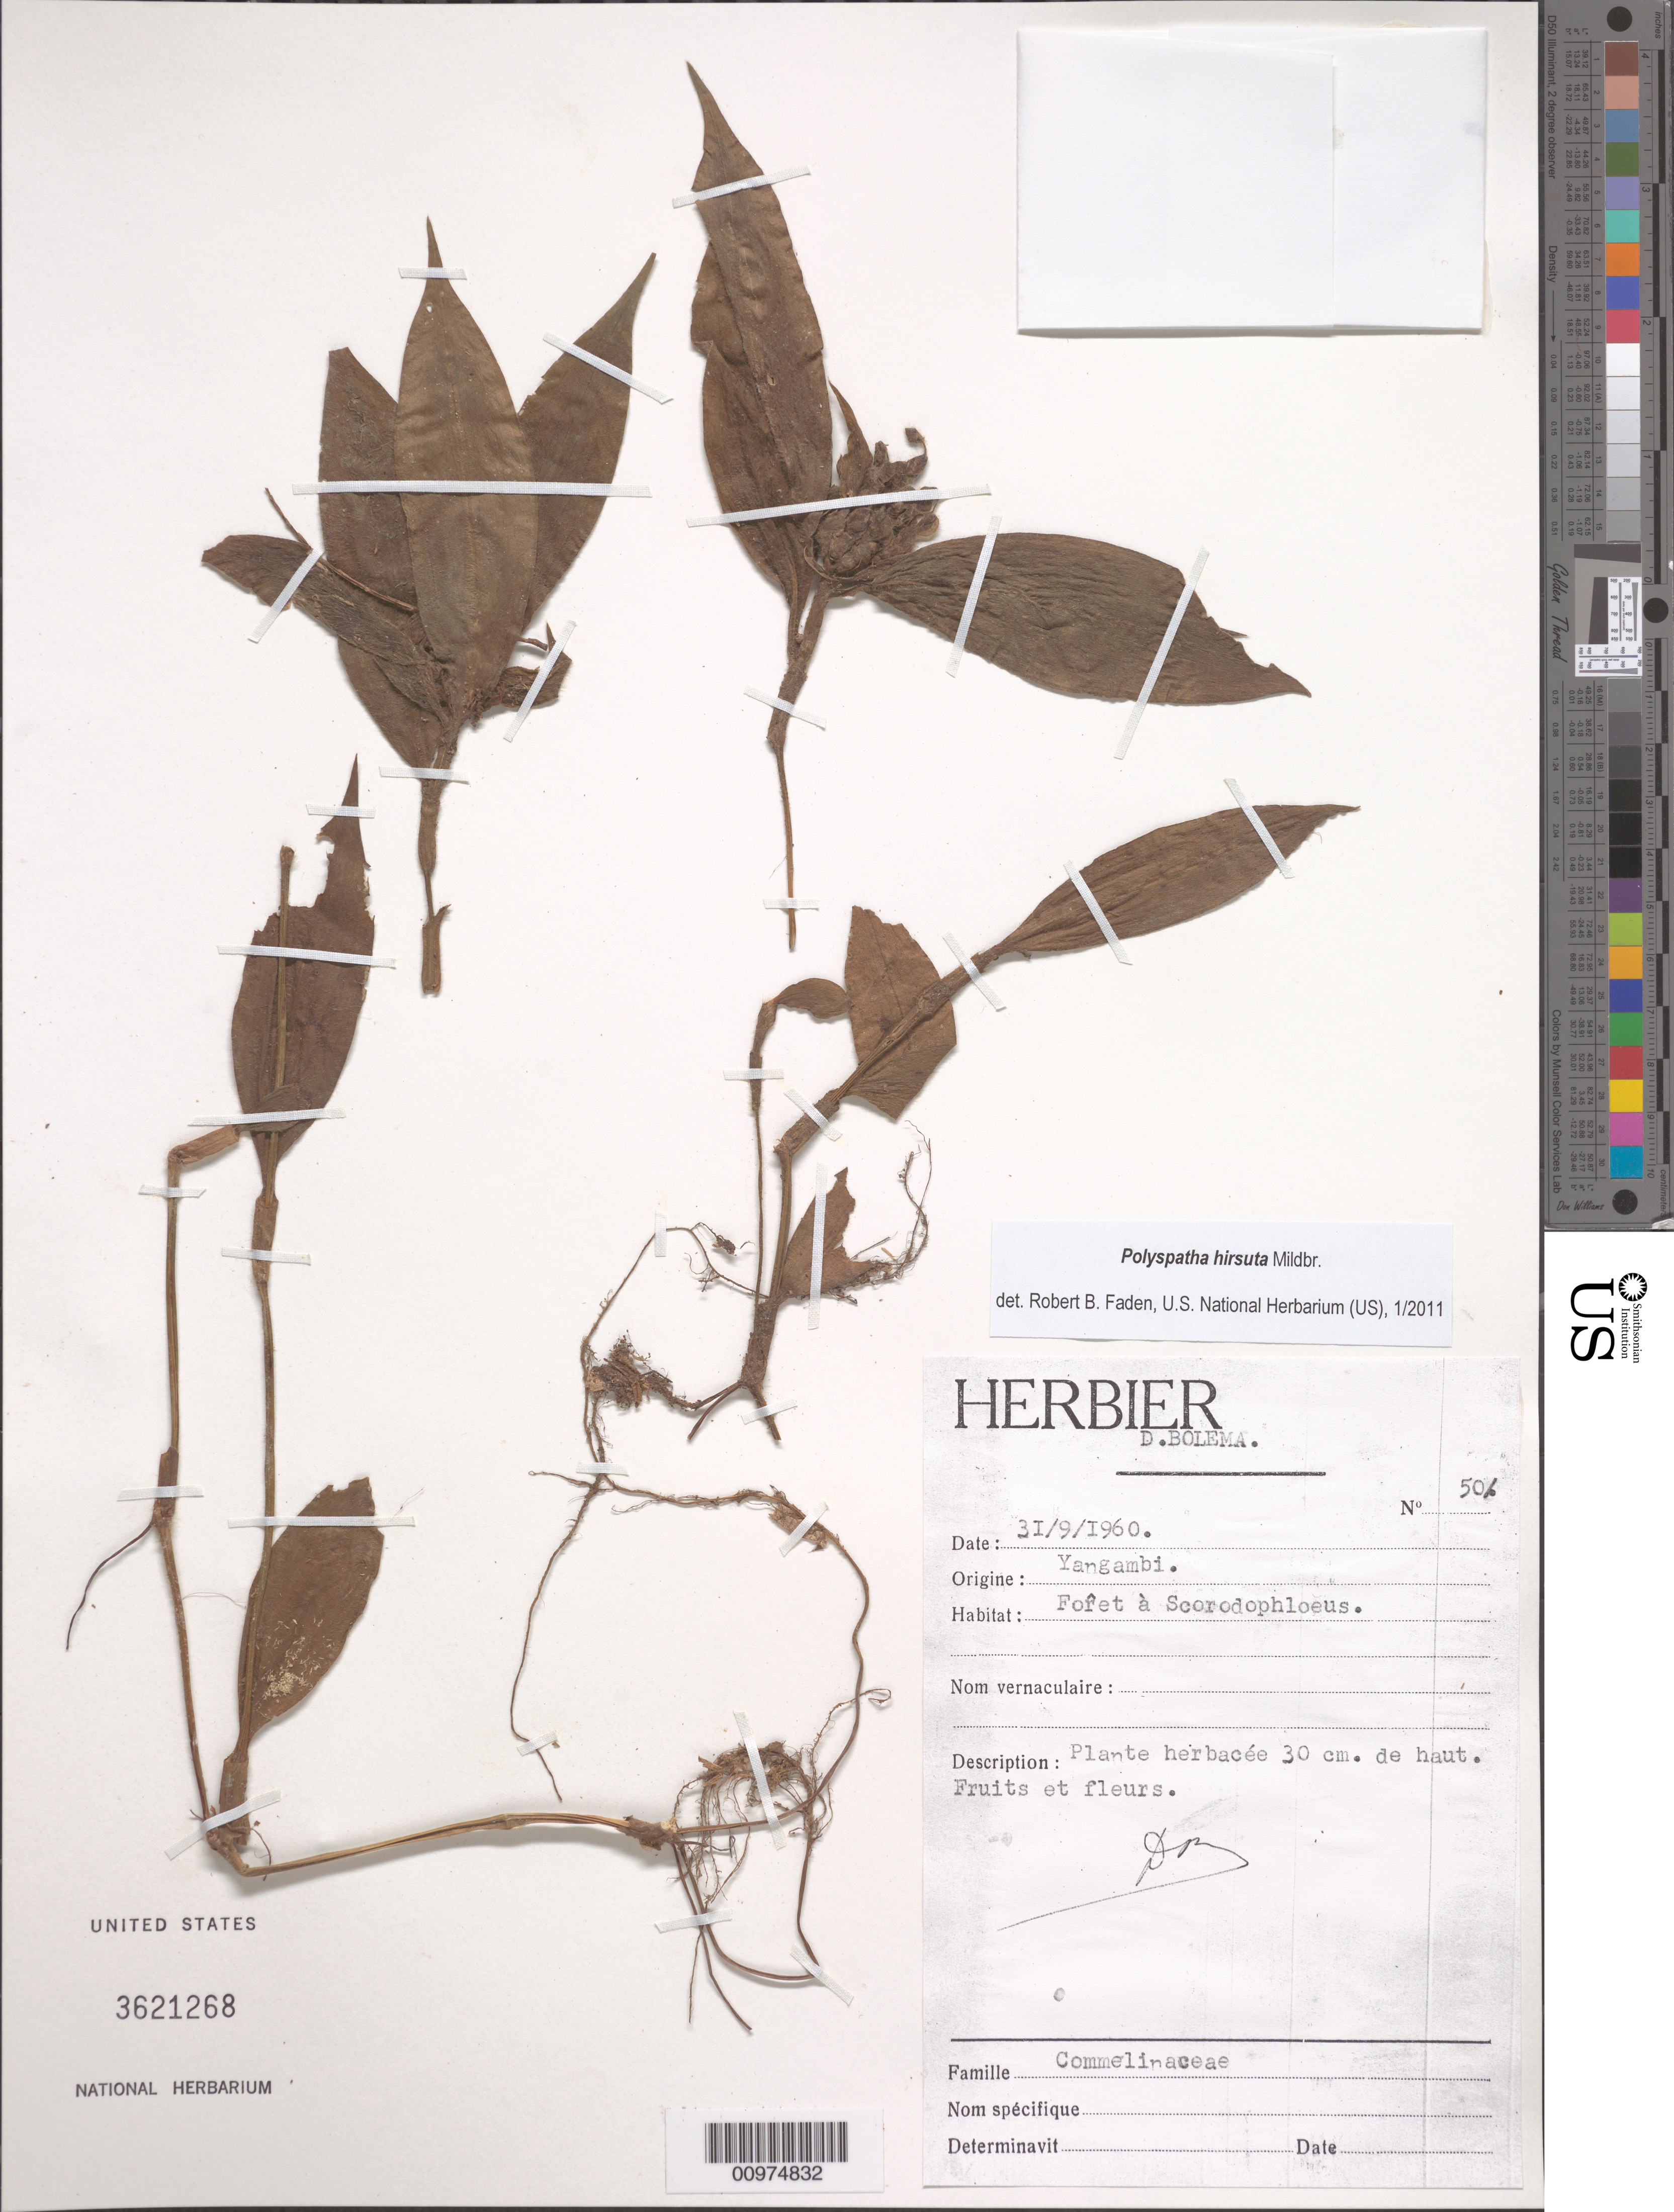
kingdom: Plantae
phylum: Tracheophyta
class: Liliopsida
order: Commelinales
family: Commelinaceae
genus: Polyspatha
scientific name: Polyspatha hirsuta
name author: Mildbr.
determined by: Faden, Robert B., (US), Smithsonian Institution - National Museum of Natural History (UNITED STATES)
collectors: D. Bolema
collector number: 50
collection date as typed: The collection date on the label is 31/9/1960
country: Congo, Democratic Republic of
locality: Yangambi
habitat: Forêt à Scorodophloeus.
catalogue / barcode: US 3621268